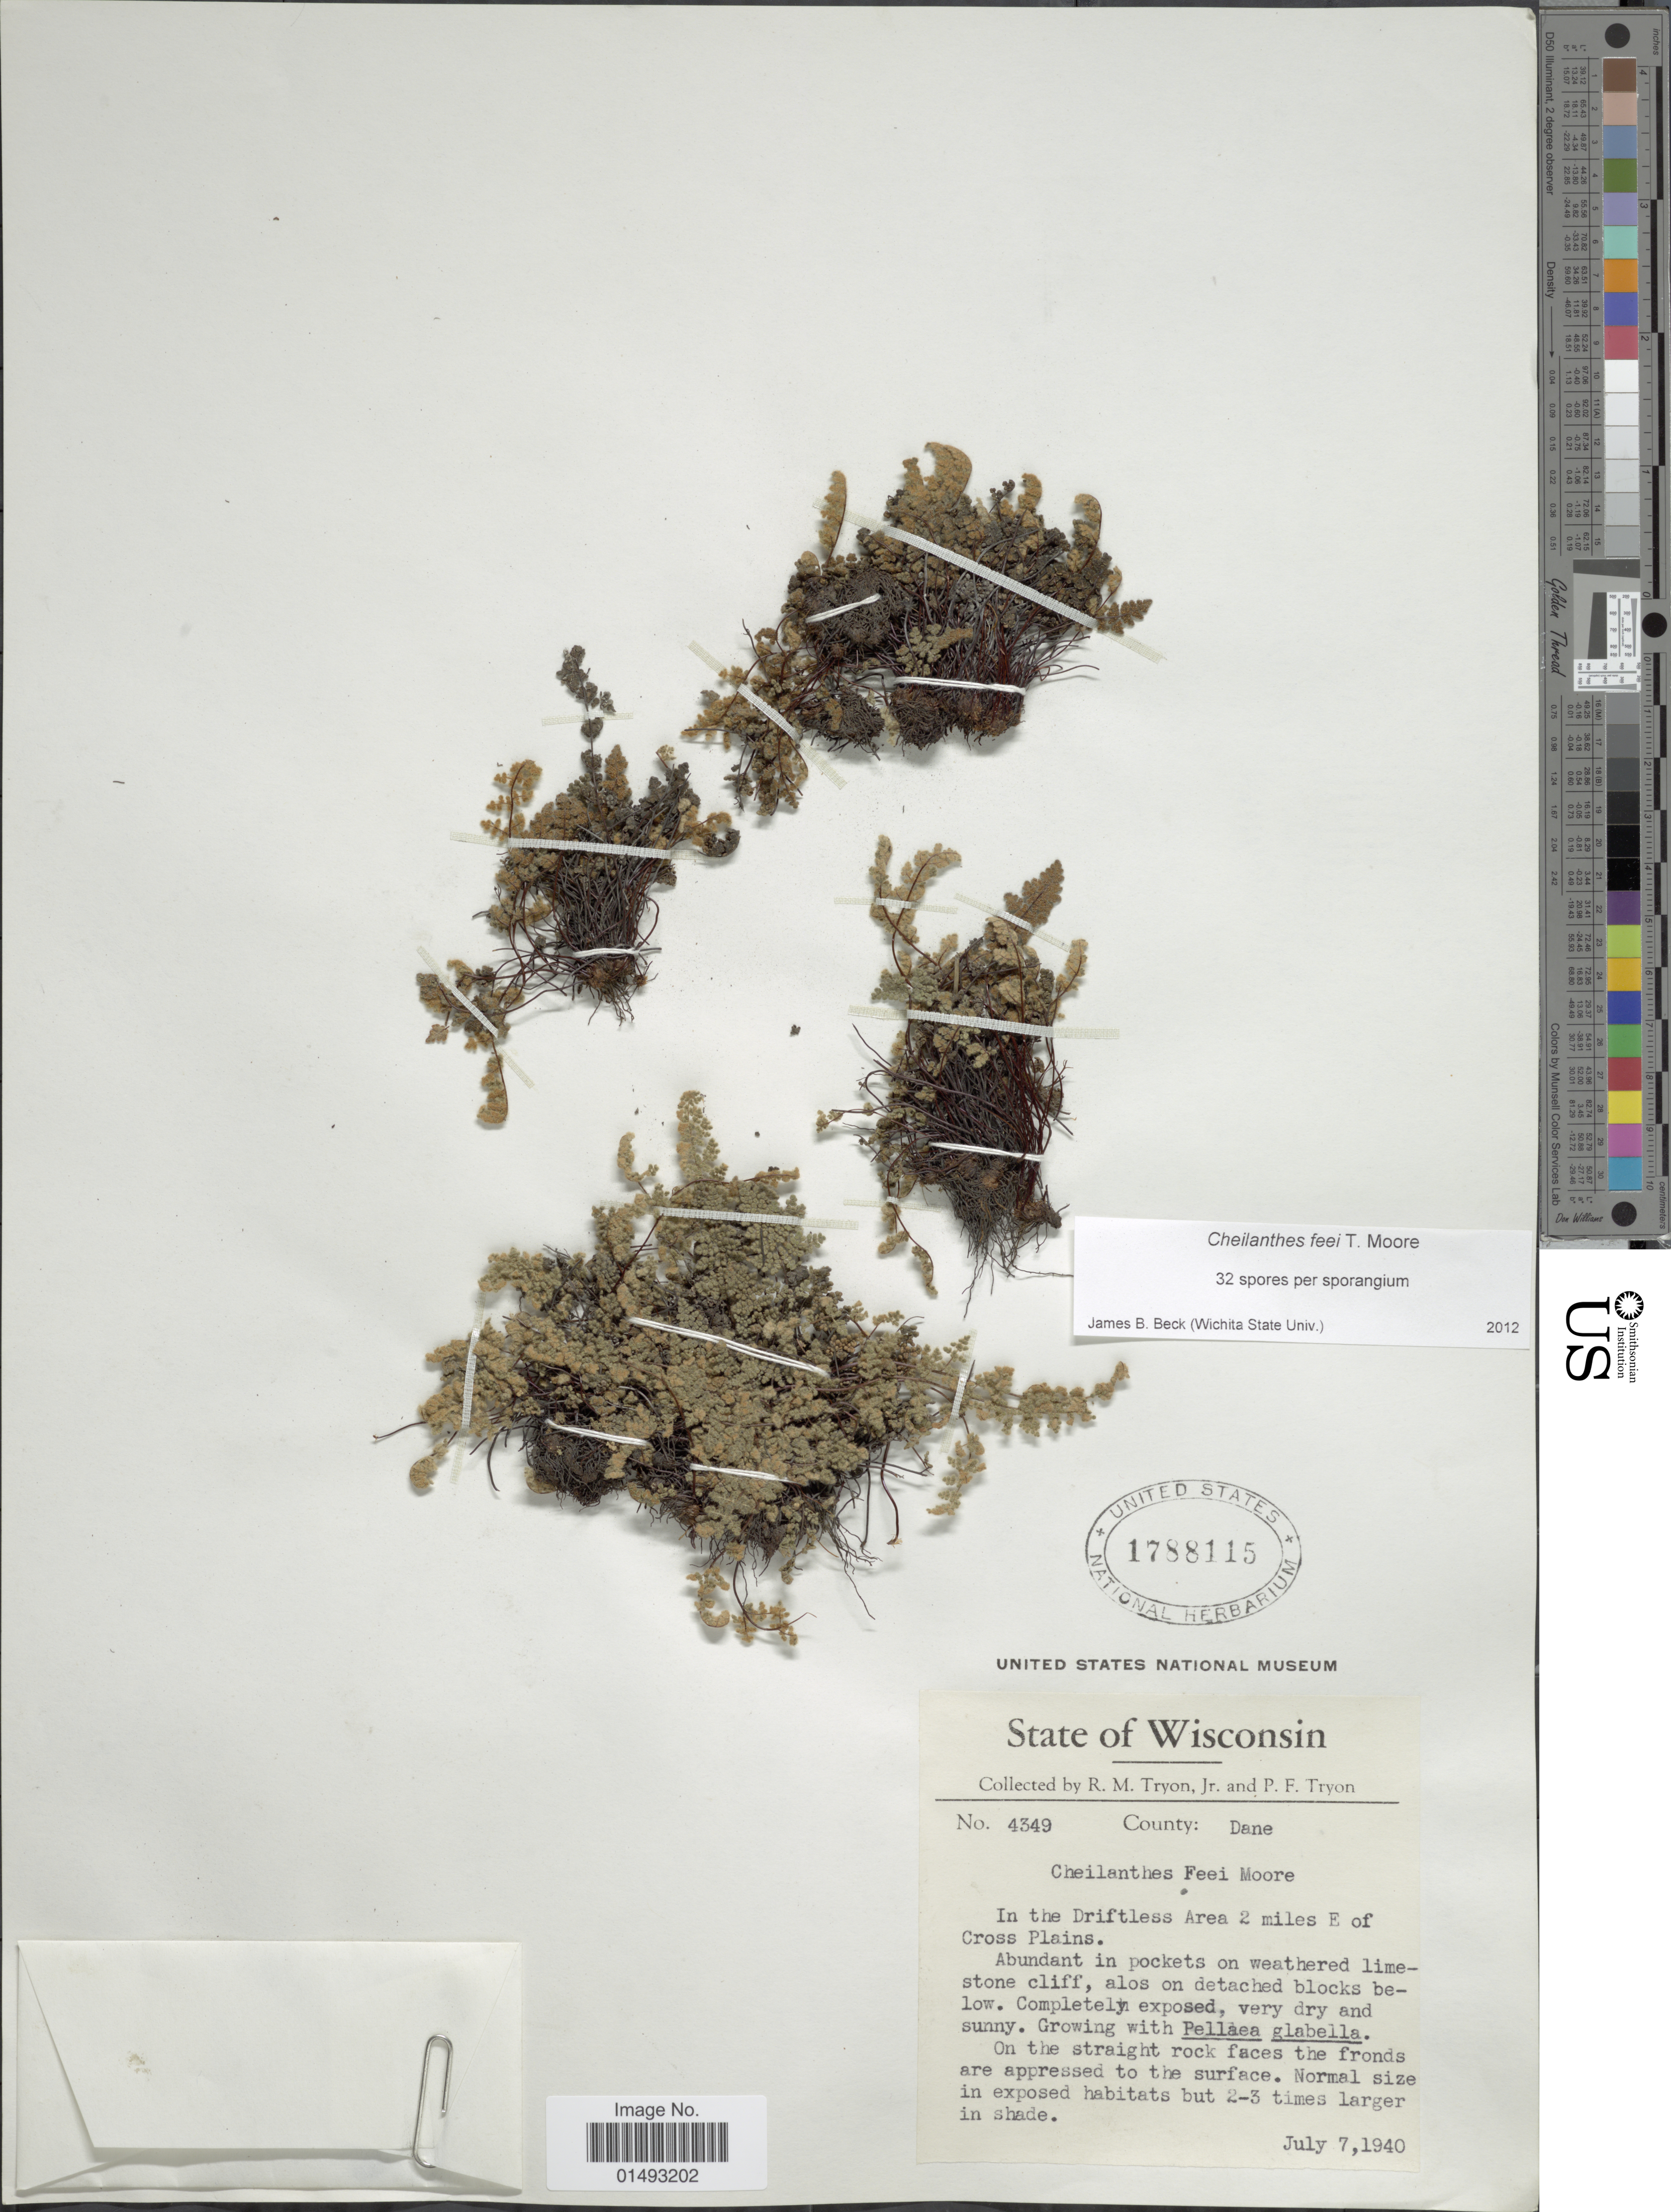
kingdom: Plantae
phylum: Tracheophyta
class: Polypodiopsida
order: Polypodiales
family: Pteridaceae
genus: Myriopteris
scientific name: Myriopteris gracilis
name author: Fée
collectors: R. M. Tryon & P. Tryon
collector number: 4349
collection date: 1940-07-07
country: United States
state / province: Wisconsin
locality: County: Dane, In the Driftless Area 2 miles E of Cross Plains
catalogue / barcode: US 1788115